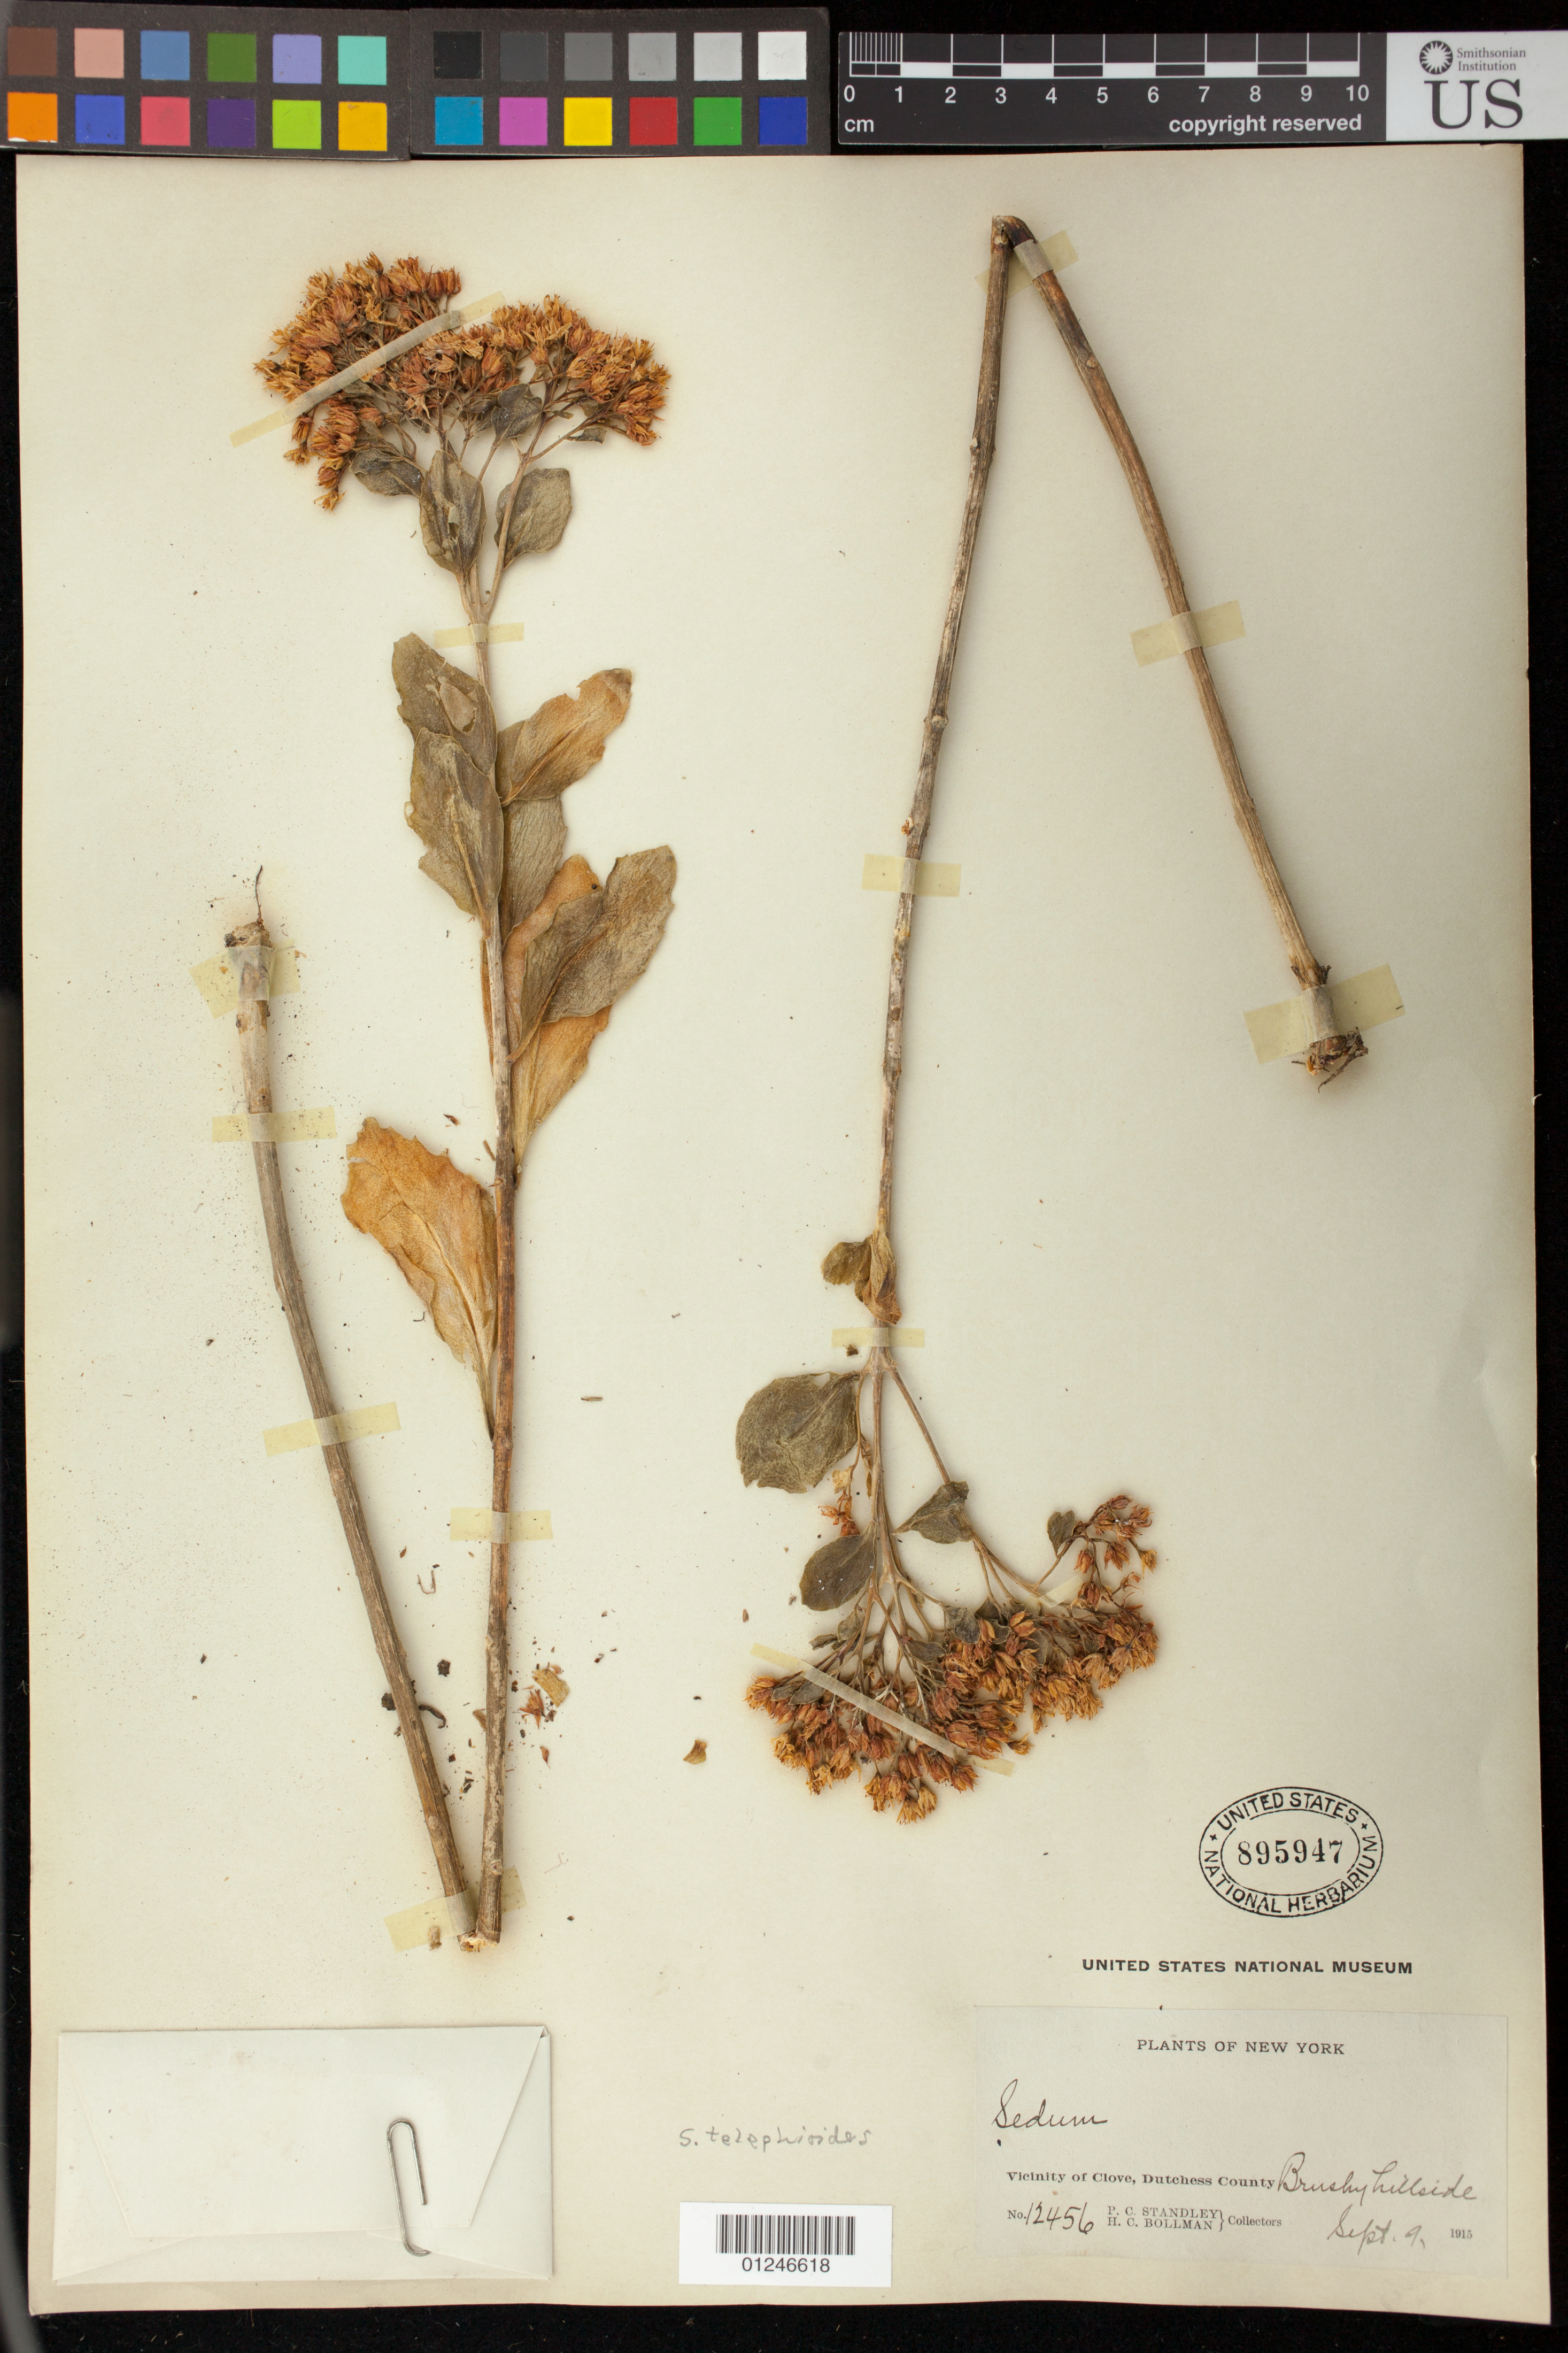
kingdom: Plantae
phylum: Tracheophyta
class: Magnoliopsida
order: Saxifragales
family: Crassulaceae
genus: Hylotelephium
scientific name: Hylotelephium telephioides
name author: (Michx.) H. Ohba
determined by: Strong, Mark T., (BOT), Smithsonian Institution - National Museum of Natural History (UNITED STATES)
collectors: P. C. Standley & H. C. Bollman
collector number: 12456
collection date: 1915-09-09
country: United States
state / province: New York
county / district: Dutchess County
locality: Vicinity of Clove.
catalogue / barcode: US 895947